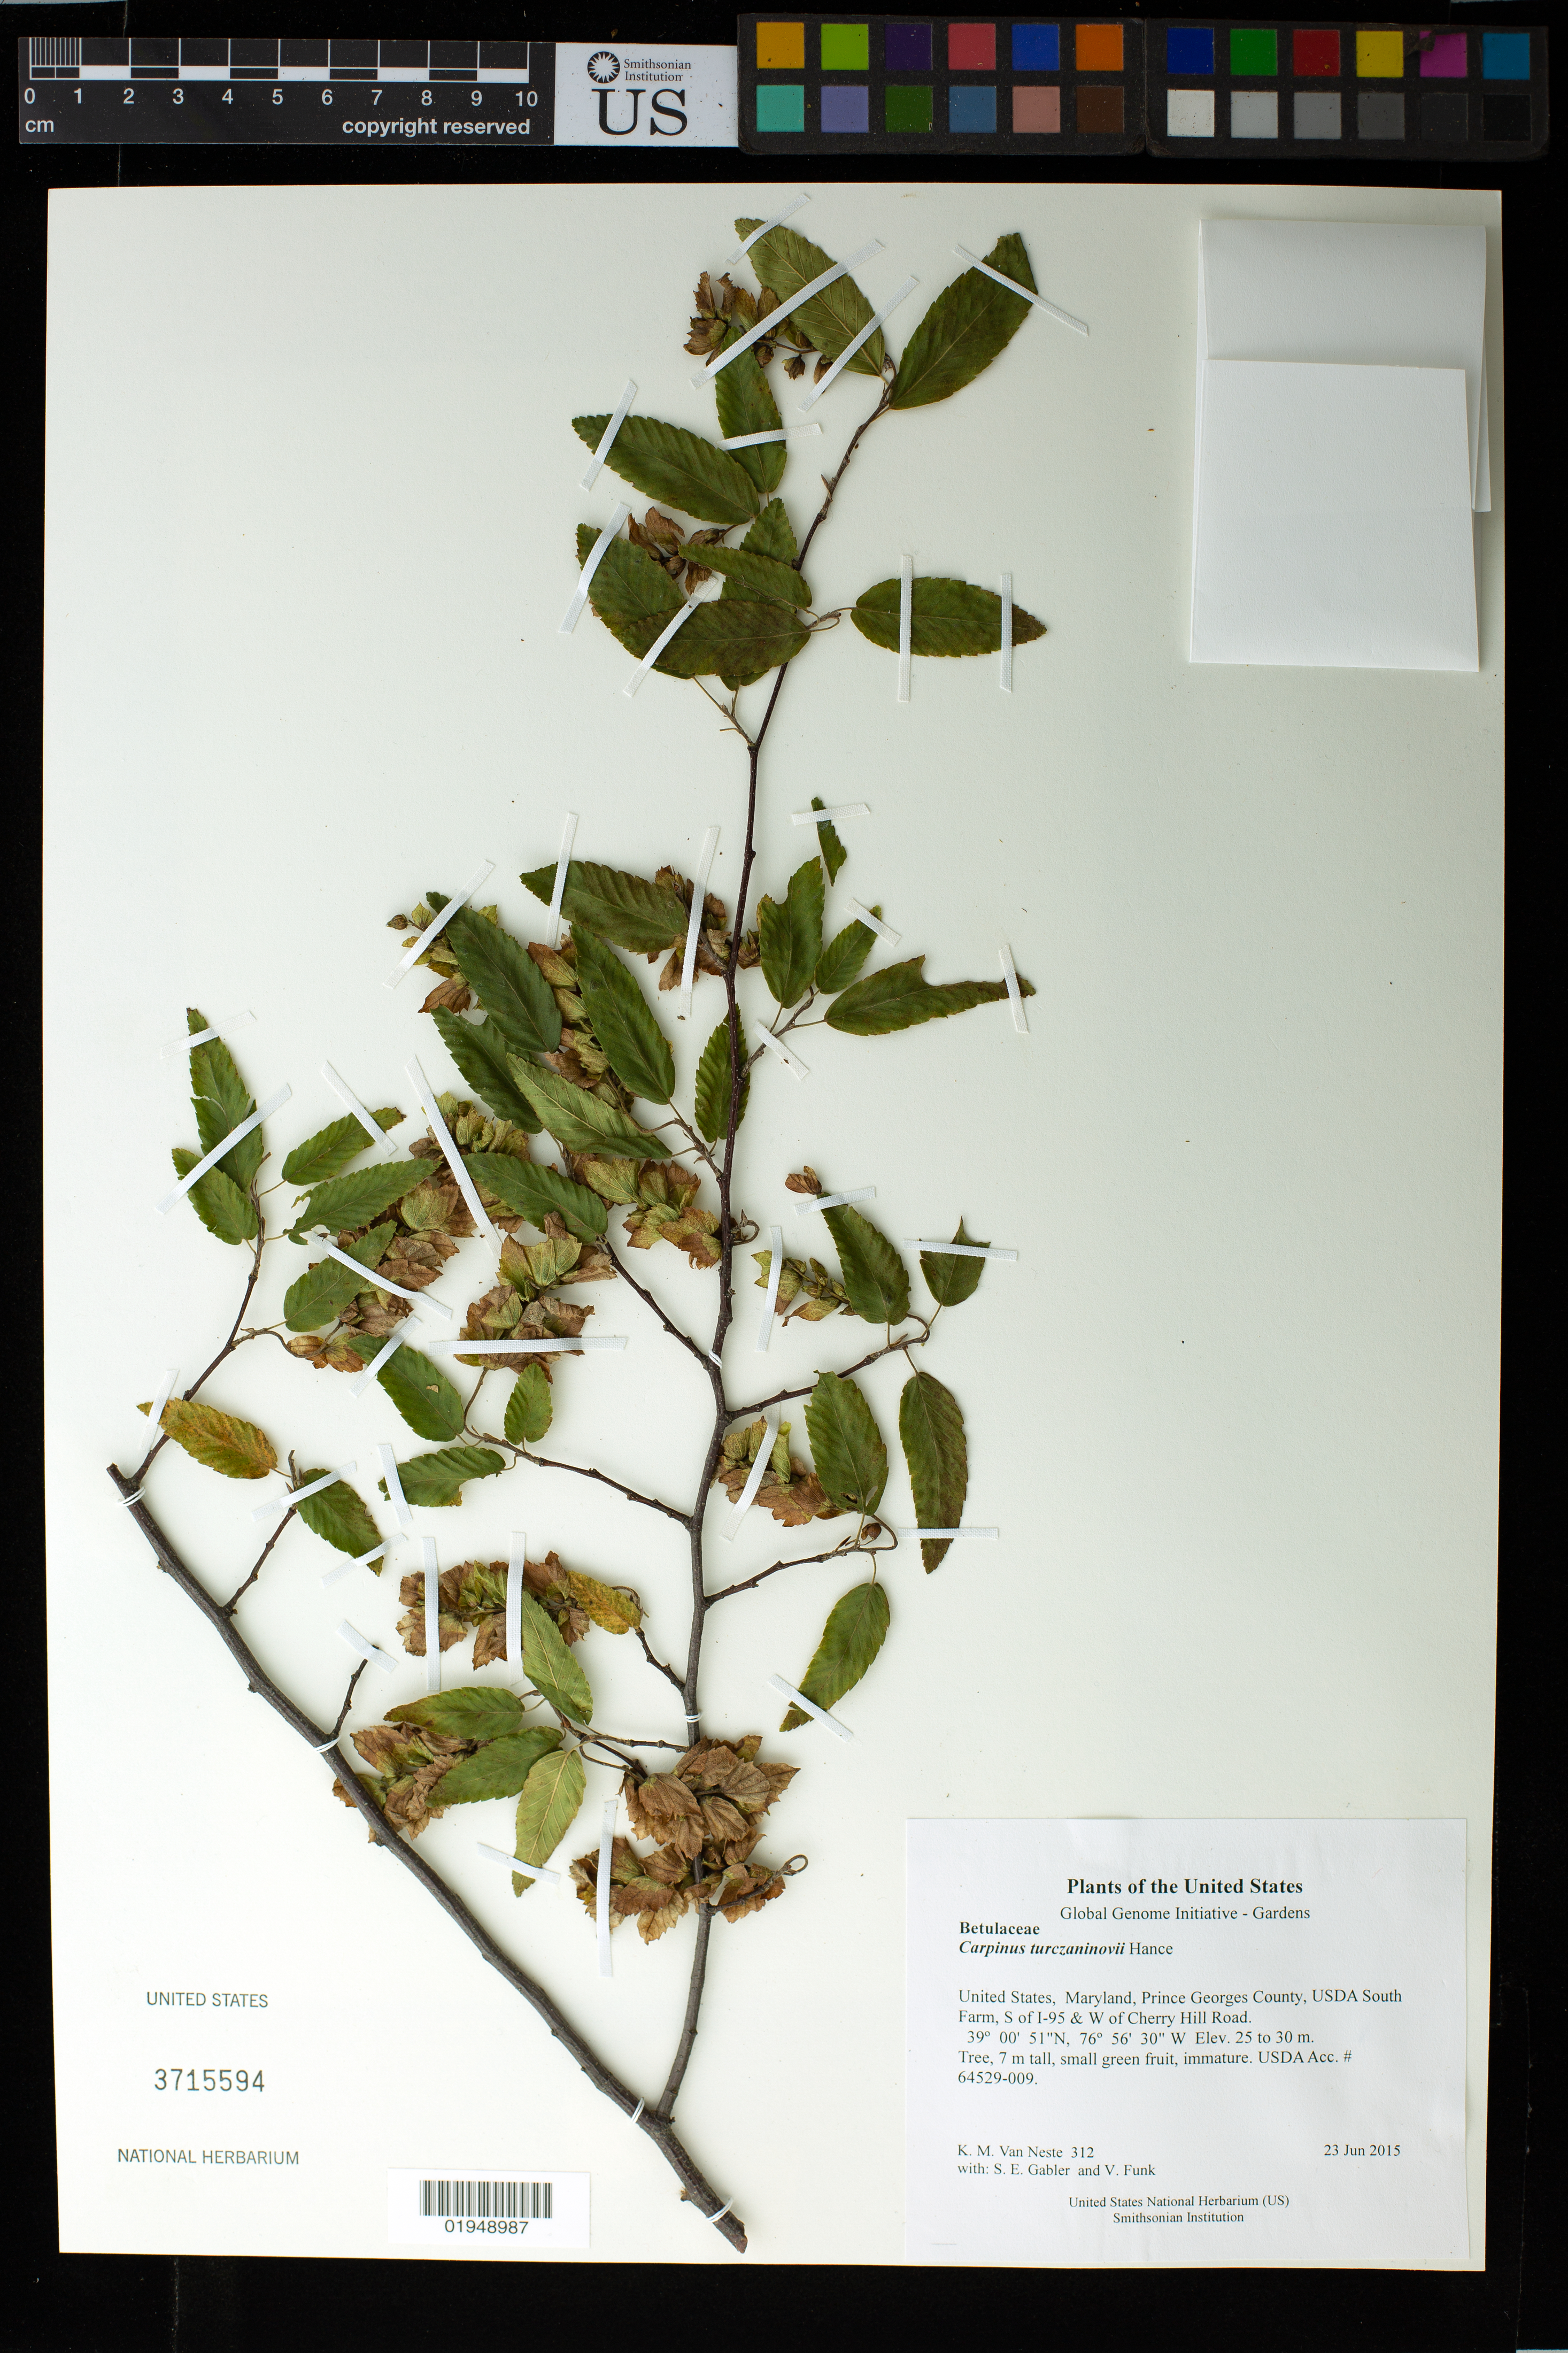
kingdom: Plantae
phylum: Tracheophyta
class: Magnoliopsida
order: Fagales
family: Betulaceae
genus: Carpinus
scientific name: Carpinus turczaninowii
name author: Hance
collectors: K. M. Van Neste, S. E. Gabler & V. Funk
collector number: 312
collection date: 2015-06-23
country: United States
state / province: Maryland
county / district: Prince George's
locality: USDA South Farm, S of I-95 & W of Cherry Hill Road.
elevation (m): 25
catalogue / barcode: US 3715594